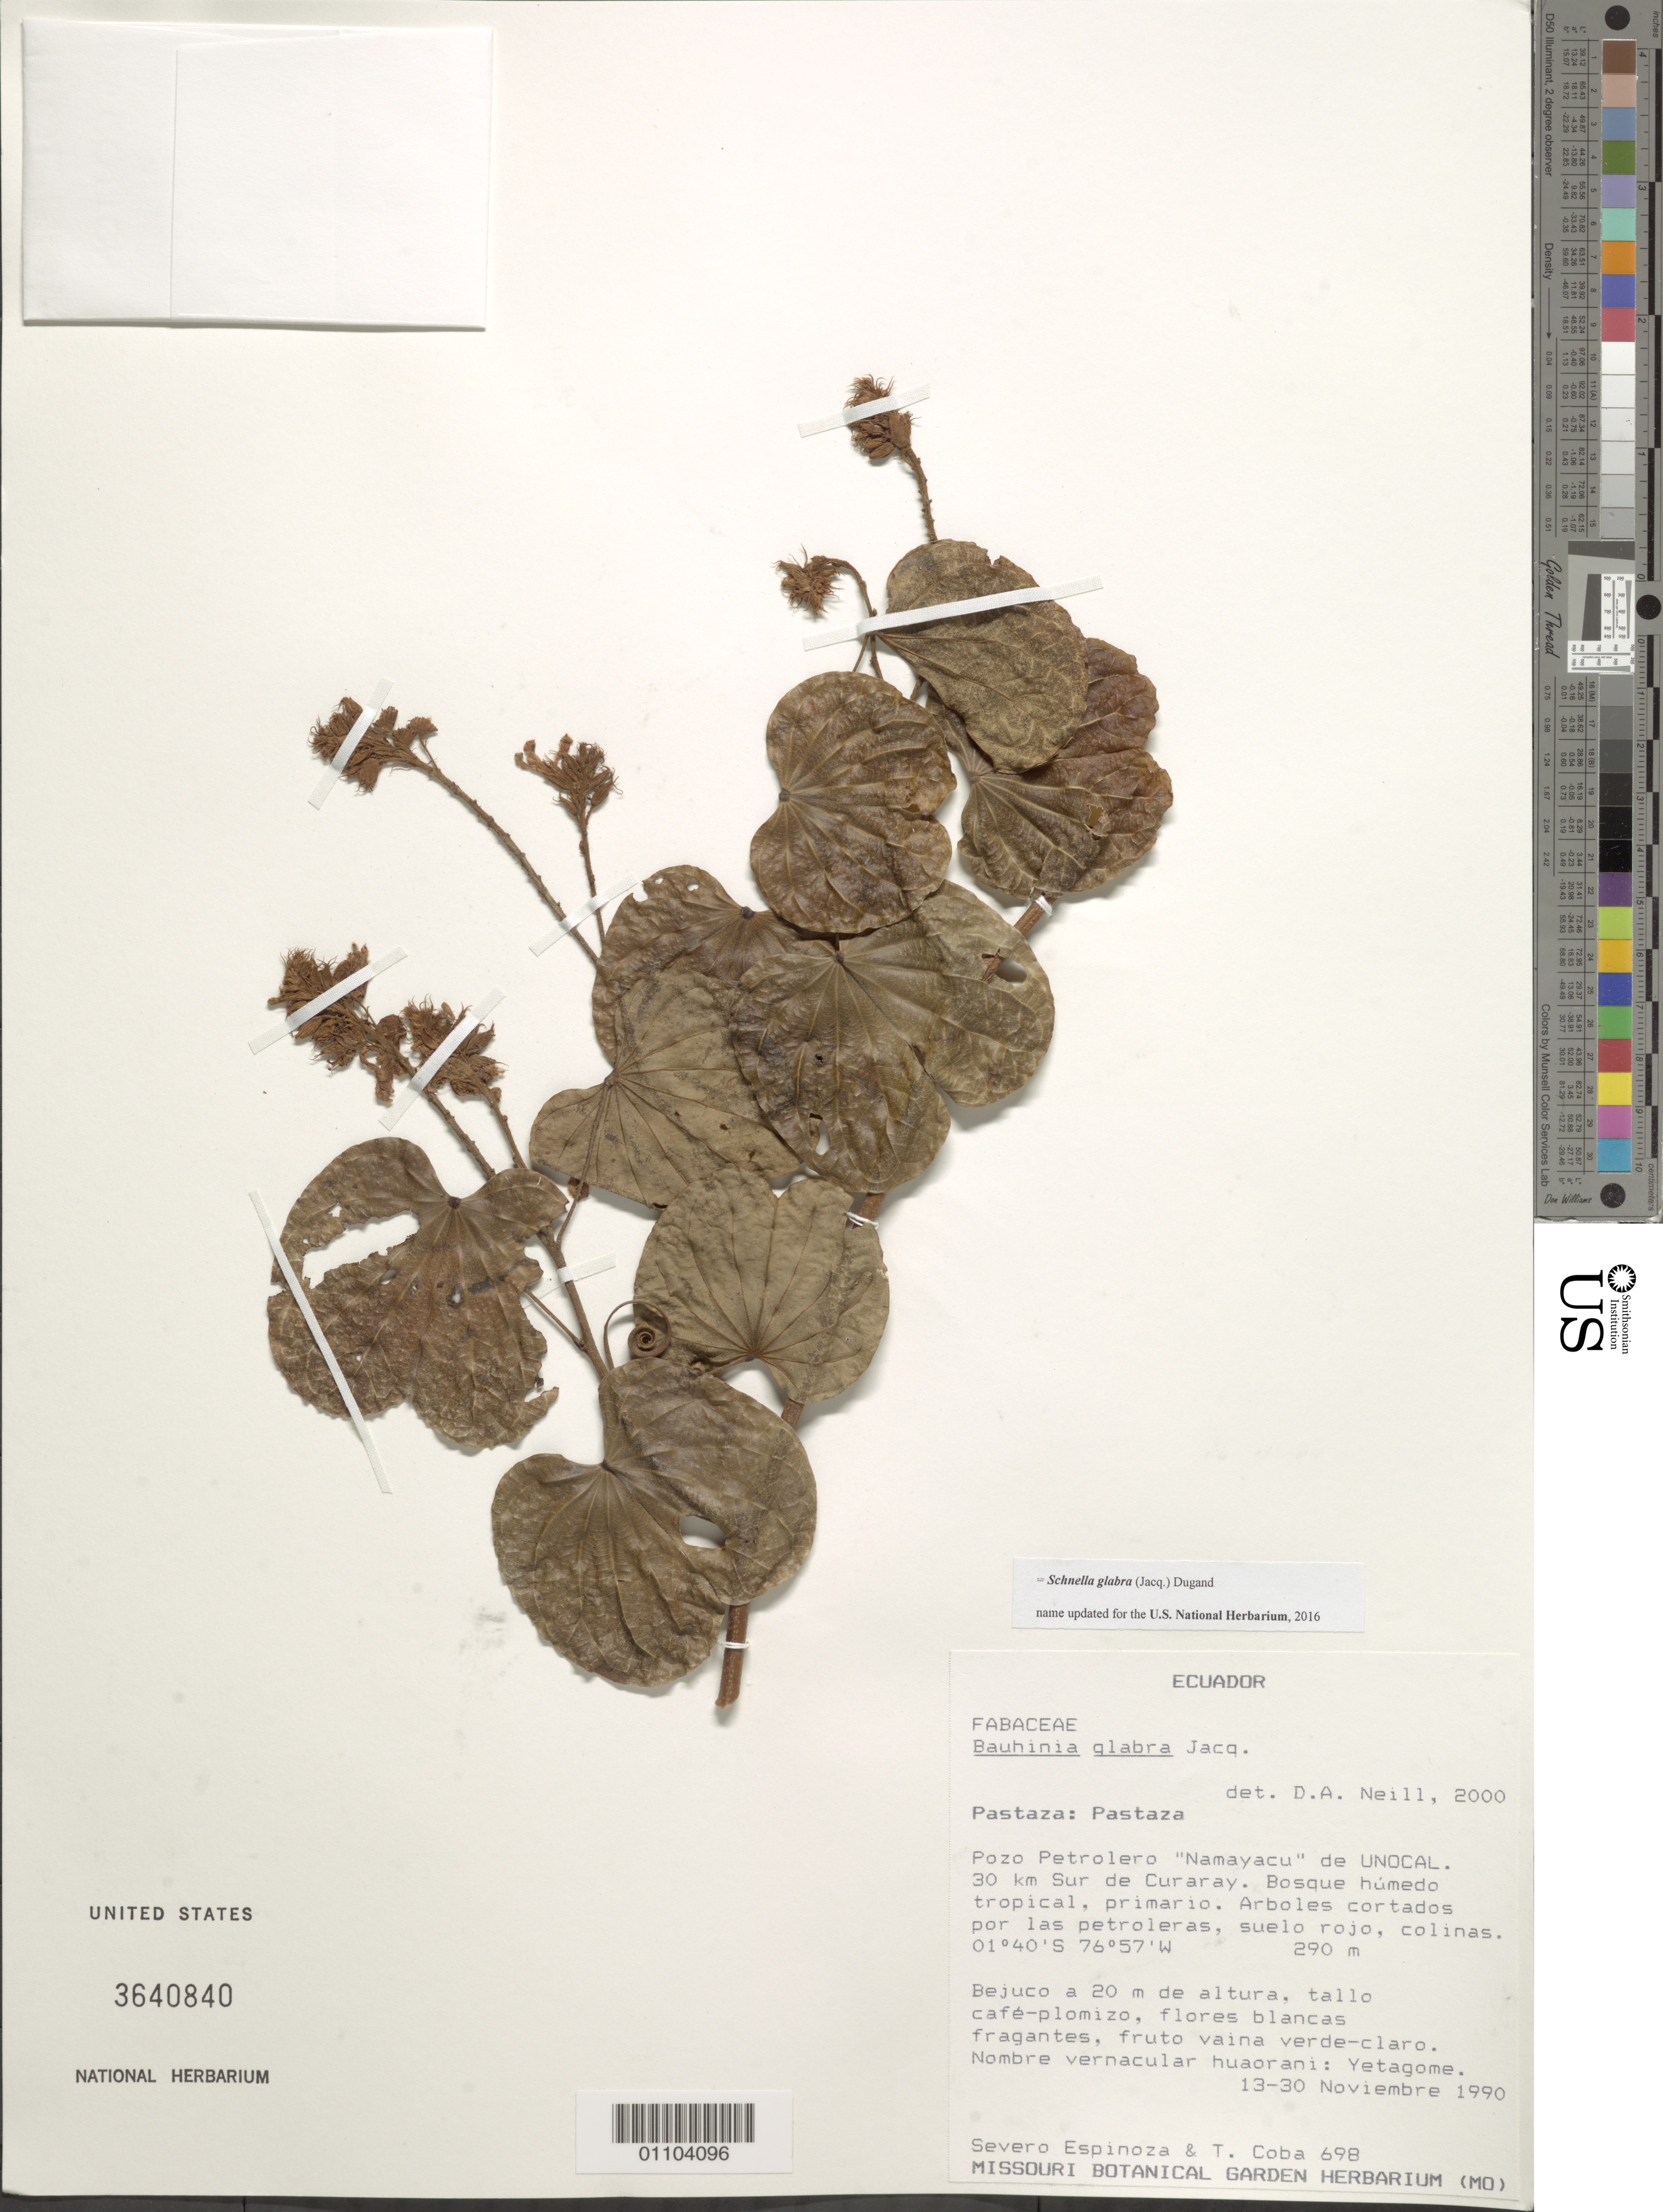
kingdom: Plantae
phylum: Tracheophyta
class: Magnoliopsida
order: Fabales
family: Fabaceae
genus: Schnella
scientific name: Schnella glabra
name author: (Jacq.) Dugand G.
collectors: J. L. Zarucchi & C. E. Barbosa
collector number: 698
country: Ecuador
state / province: Pastaza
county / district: Pastaza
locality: Pozo Petrolero, "Namayacu" de Unocal., Sur de Curaray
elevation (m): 290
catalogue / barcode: US 32640840